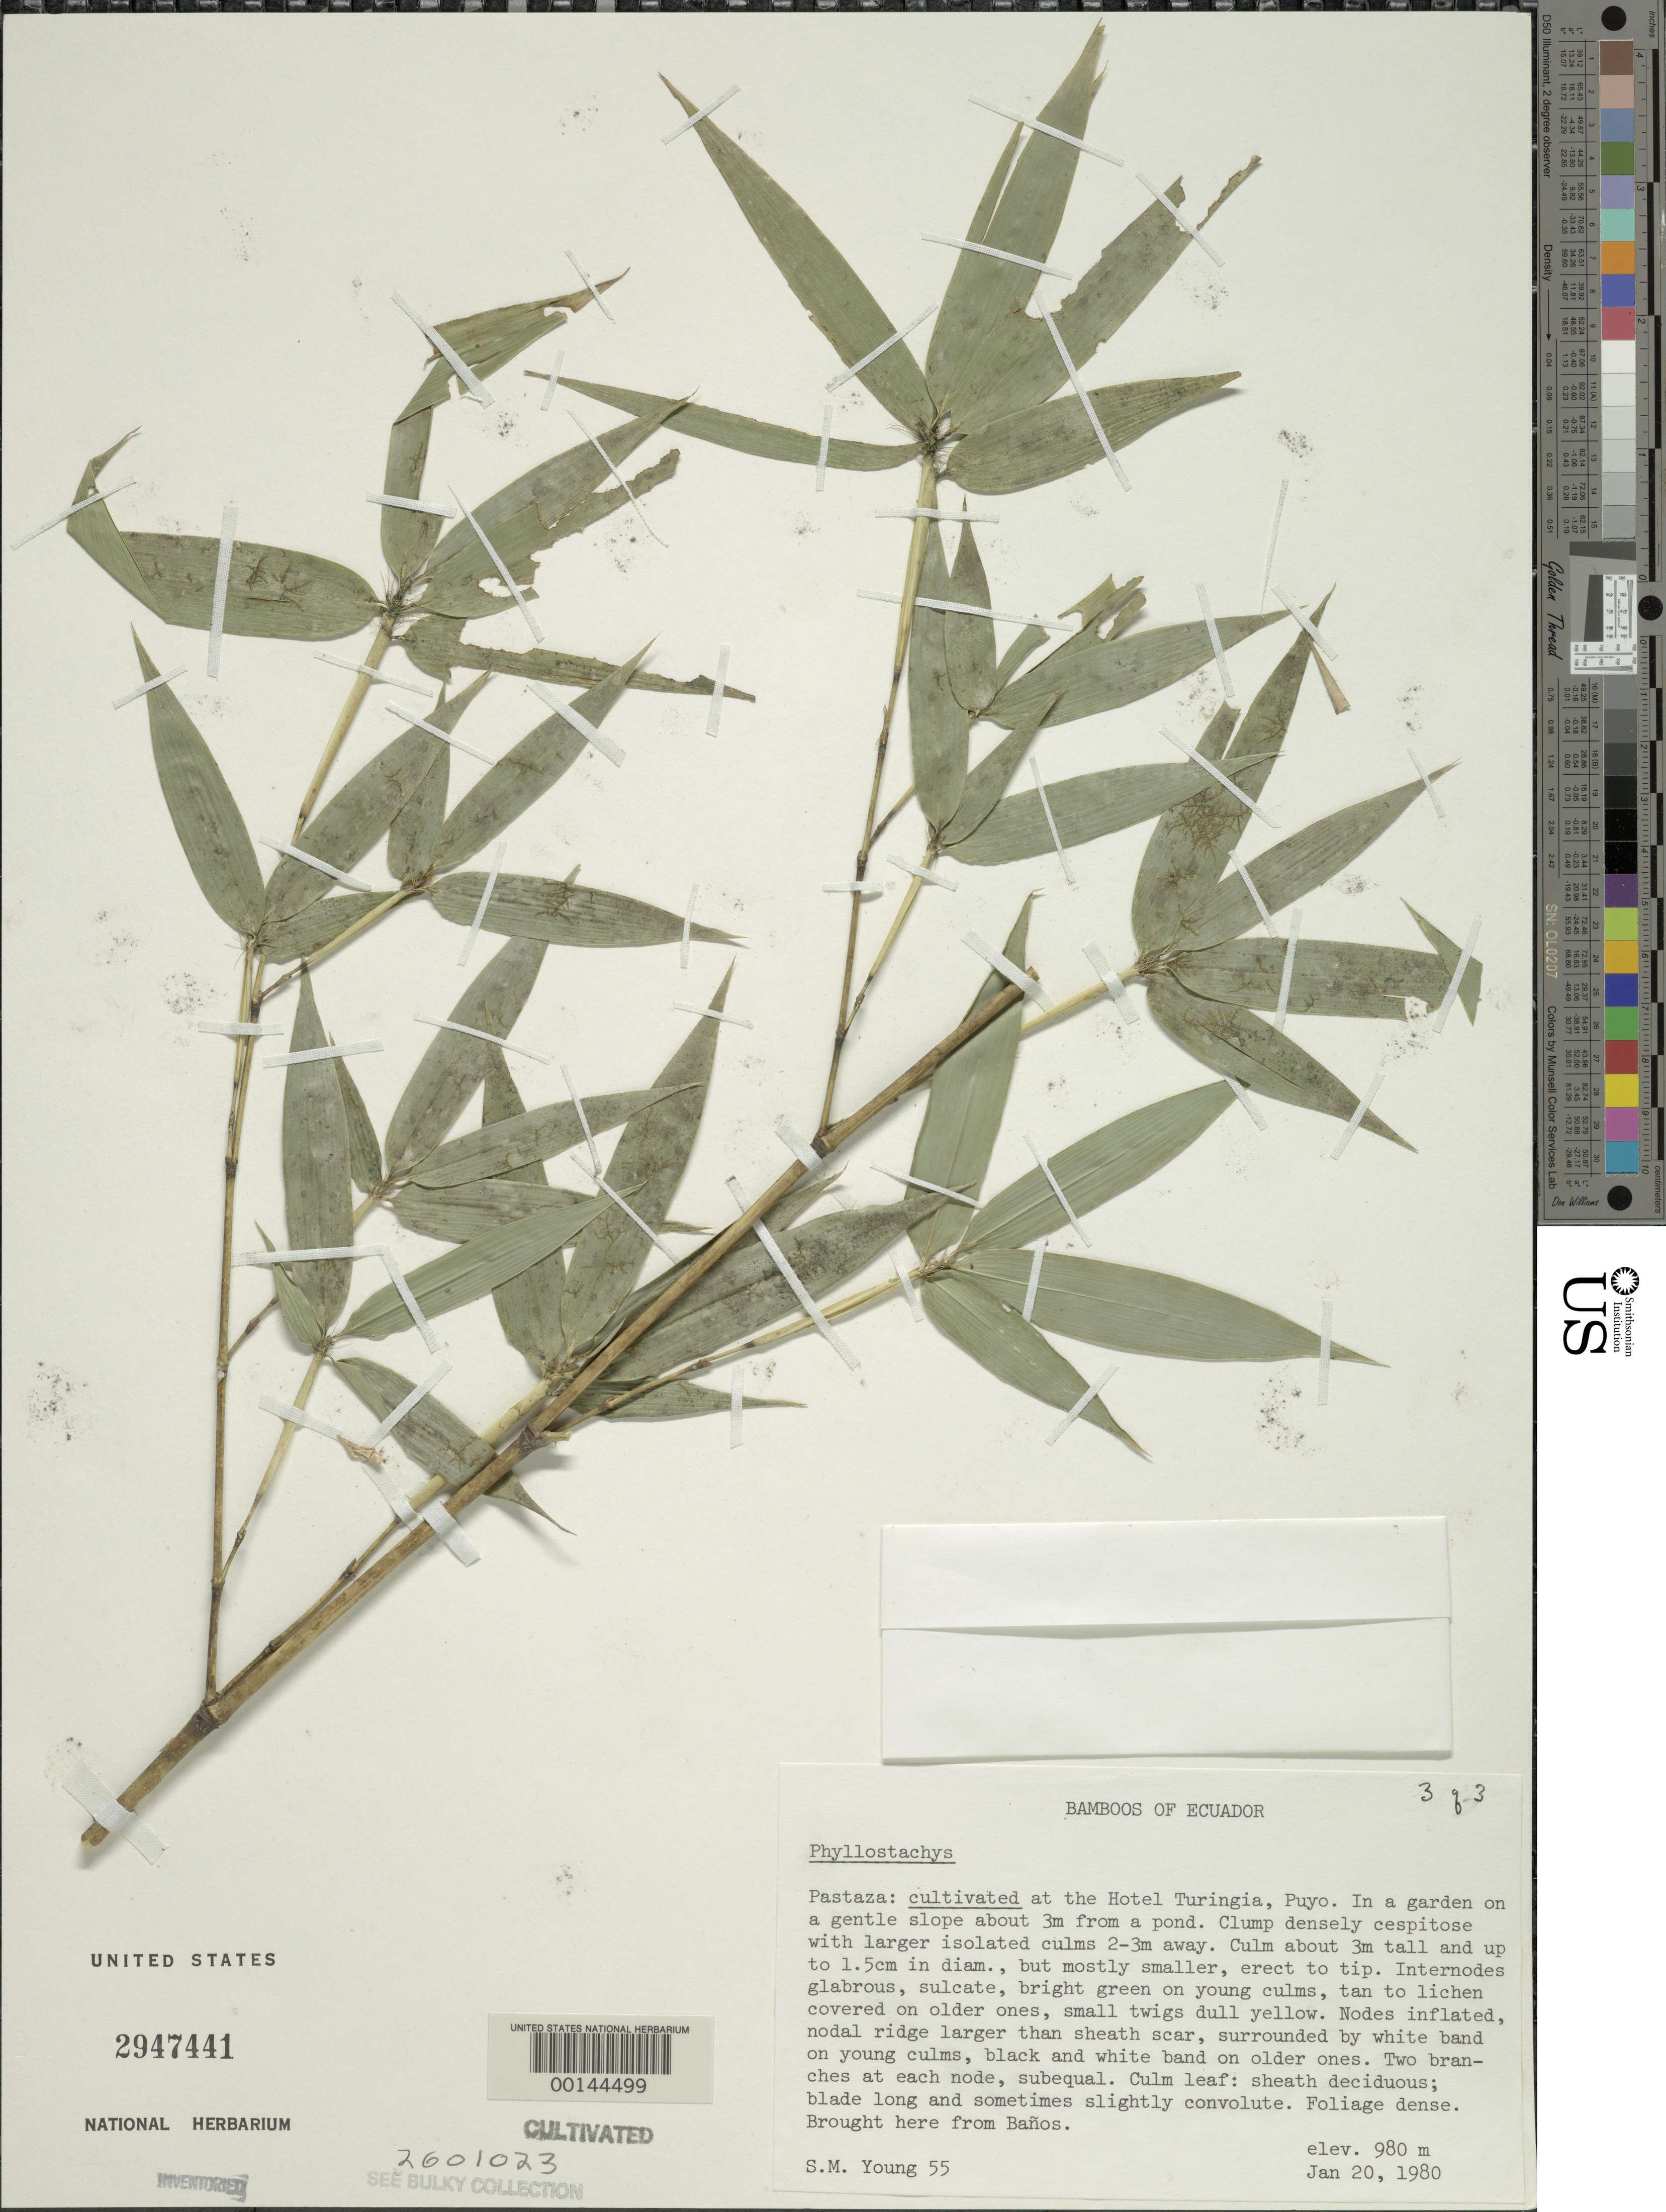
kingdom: Plantae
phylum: Tracheophyta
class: Liliopsida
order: Poales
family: Poaceae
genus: Phyllostachys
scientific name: Phyllostachys sp.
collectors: S. Young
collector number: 55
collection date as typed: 20 Jan 1980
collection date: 1980-01-20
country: Ecuador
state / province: Pastaza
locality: Puyo, hotel turingia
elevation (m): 980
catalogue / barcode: US 2947441